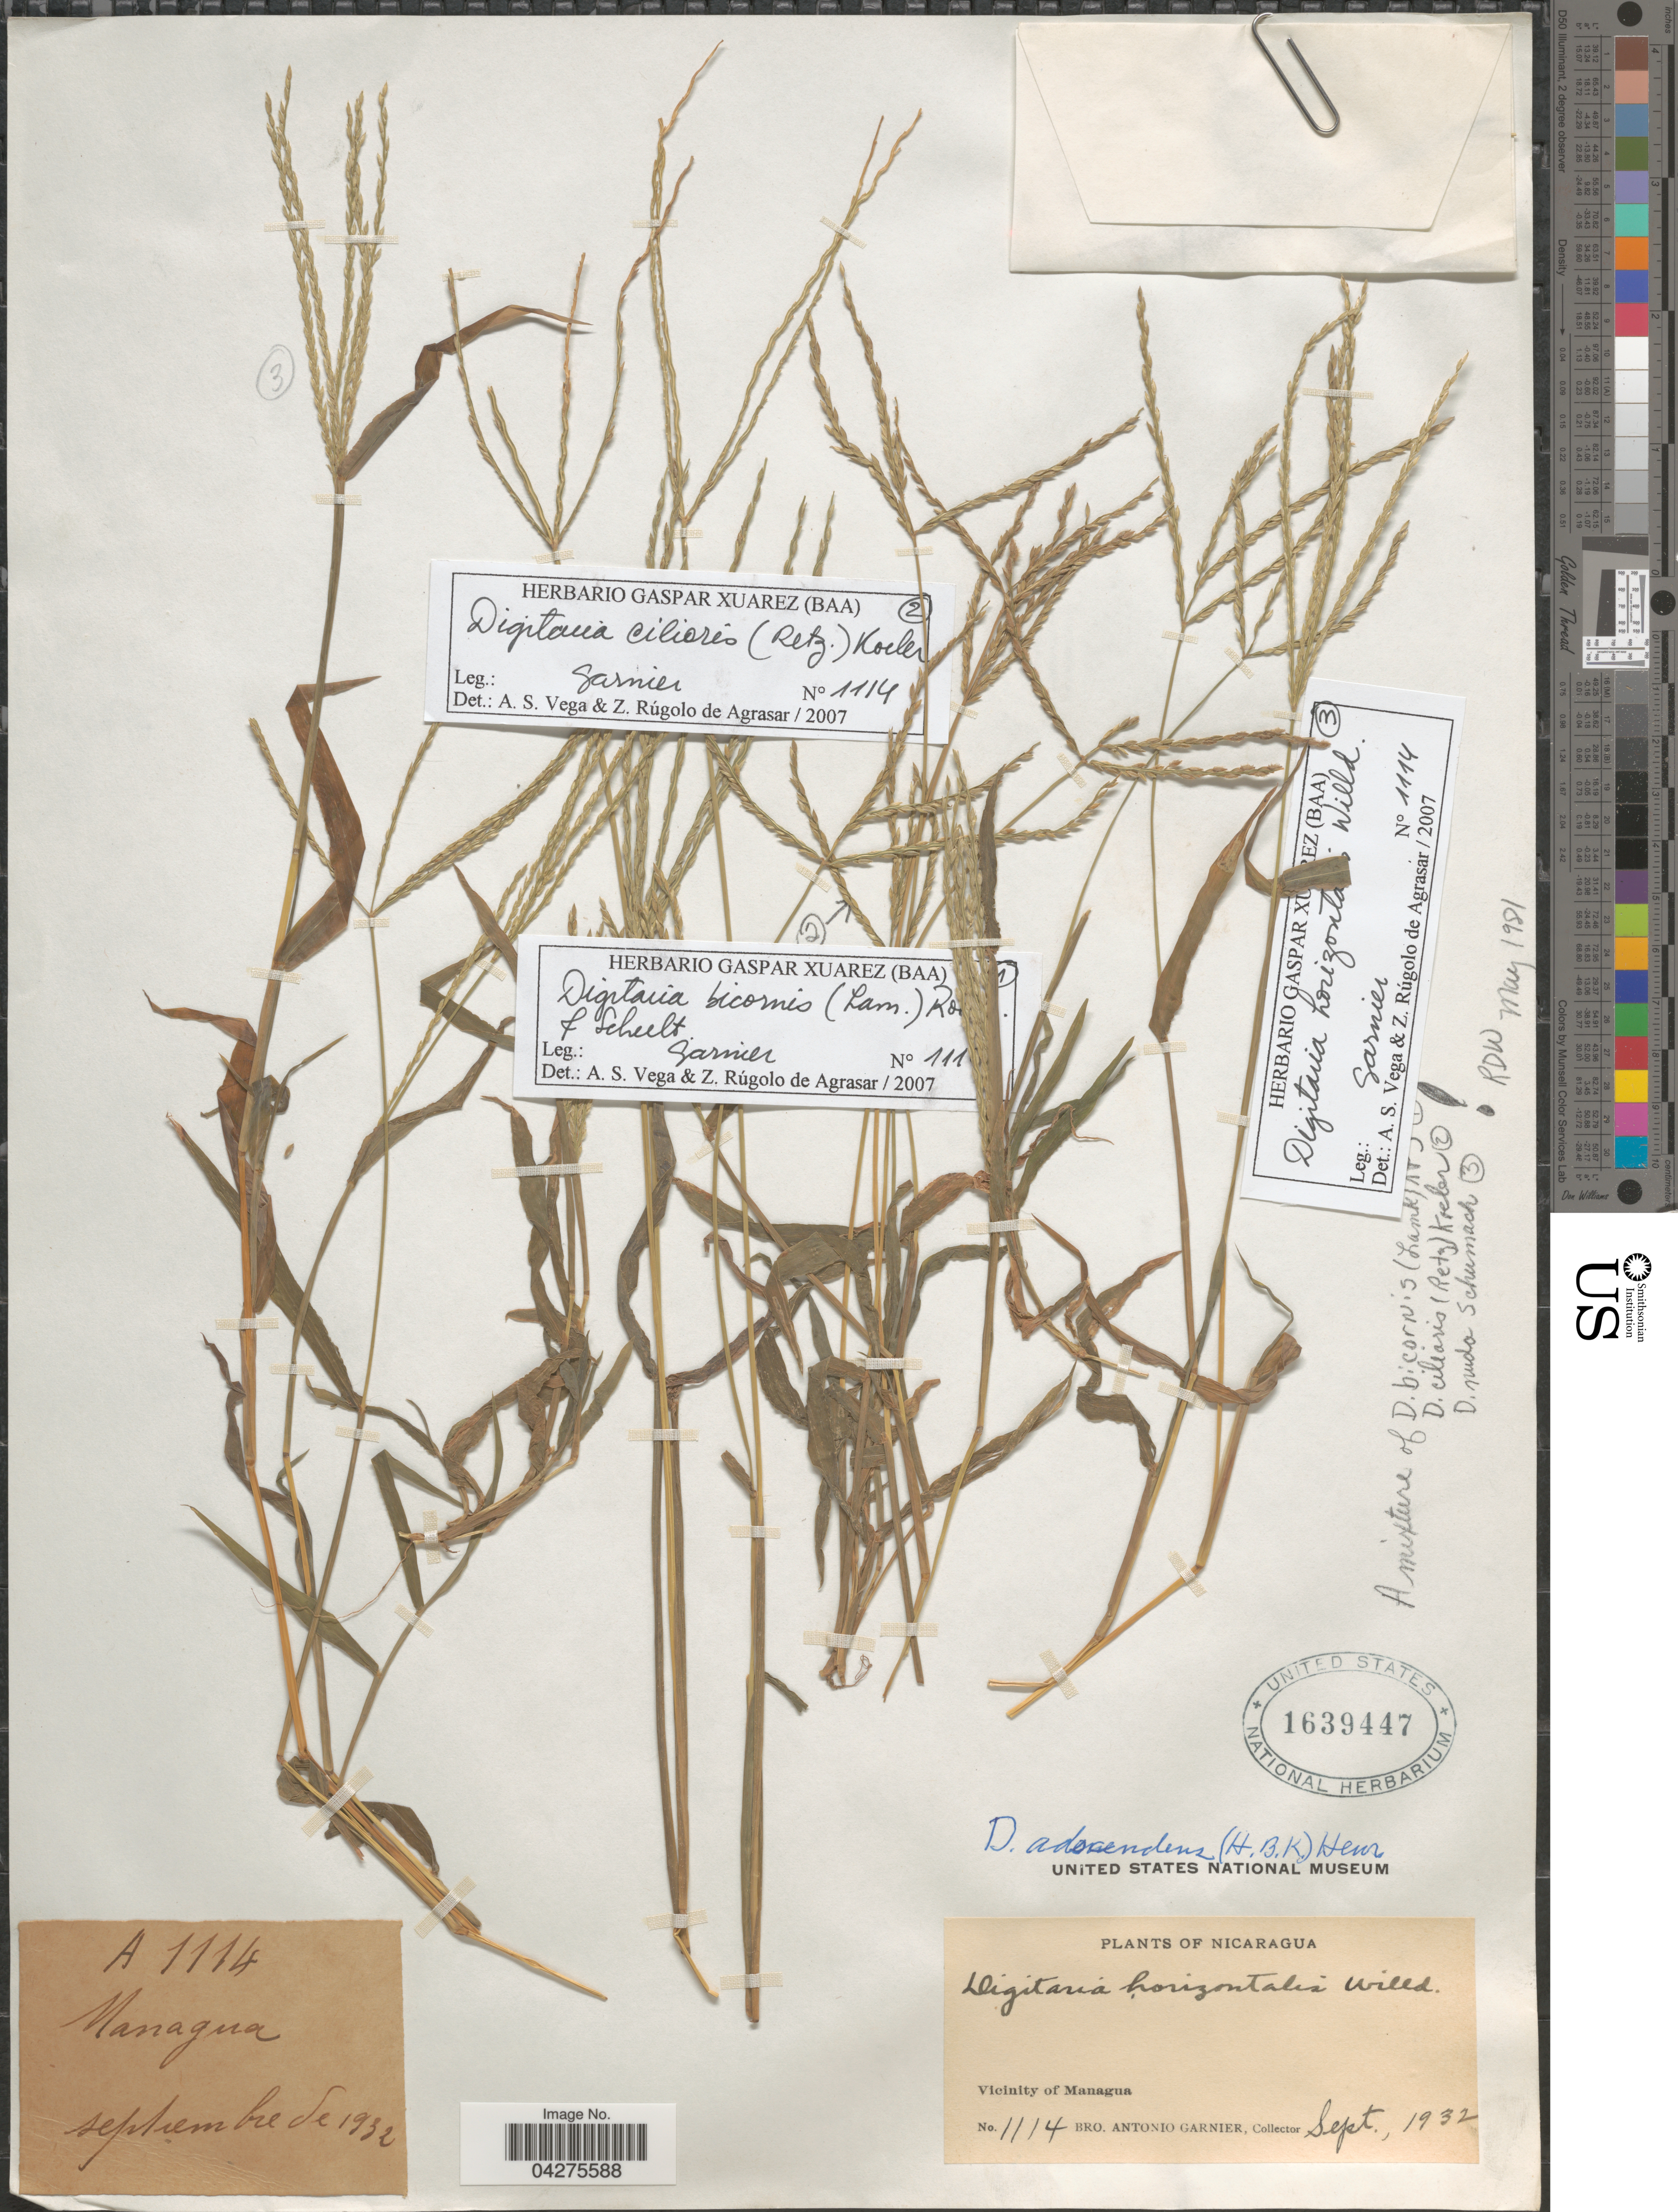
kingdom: Plantae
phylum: Tracheophyta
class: Liliopsida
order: Poales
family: Poaceae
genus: Digitaria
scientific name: Digitaria bicornis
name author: (Lam.) Roem. & Schult.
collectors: Bro. A. Garnier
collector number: A1114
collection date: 1932-09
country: Nicaragua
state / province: Managua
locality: Vicinity of Managua.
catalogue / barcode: US 1639447